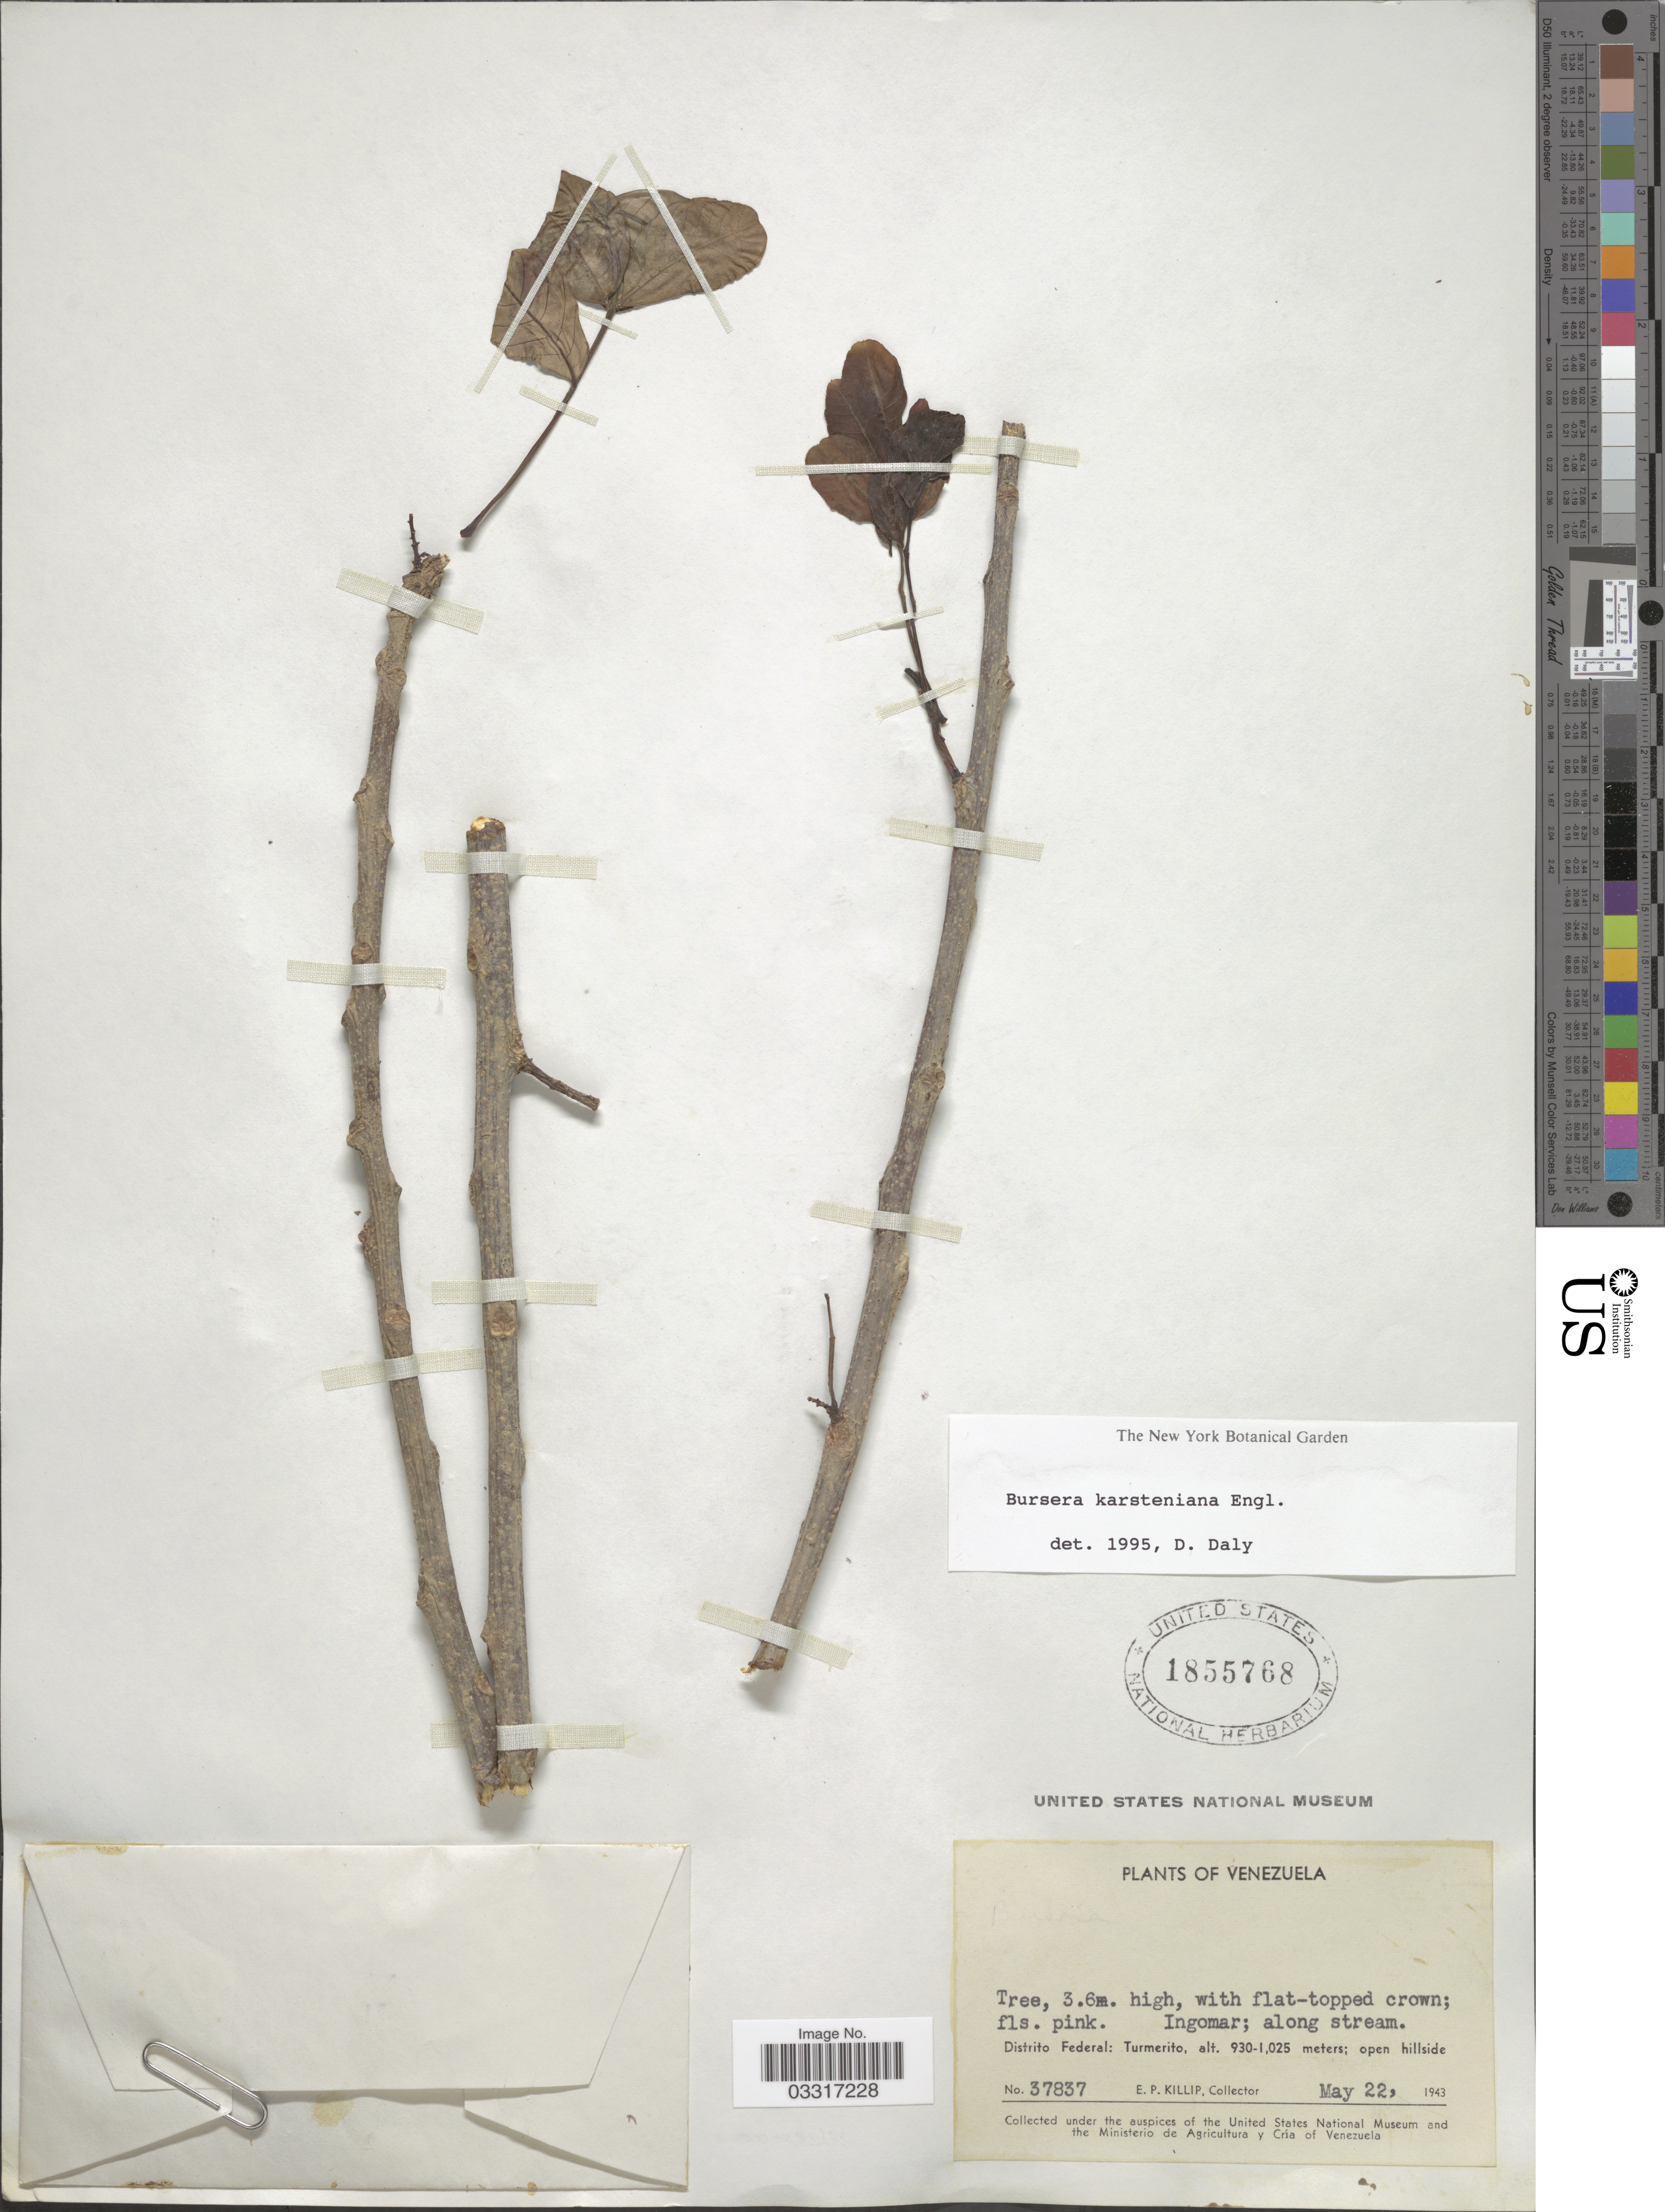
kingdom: Plantae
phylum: Tracheophyta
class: Magnoliopsida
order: Sapindales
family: Burseraceae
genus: Bursera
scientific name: Bursera karsteniana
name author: Engl.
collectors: E. P. Killip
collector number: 37837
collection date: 1943-05-22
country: Venezuela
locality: Distrito Federal: Turmerito.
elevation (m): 930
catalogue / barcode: US 1855768